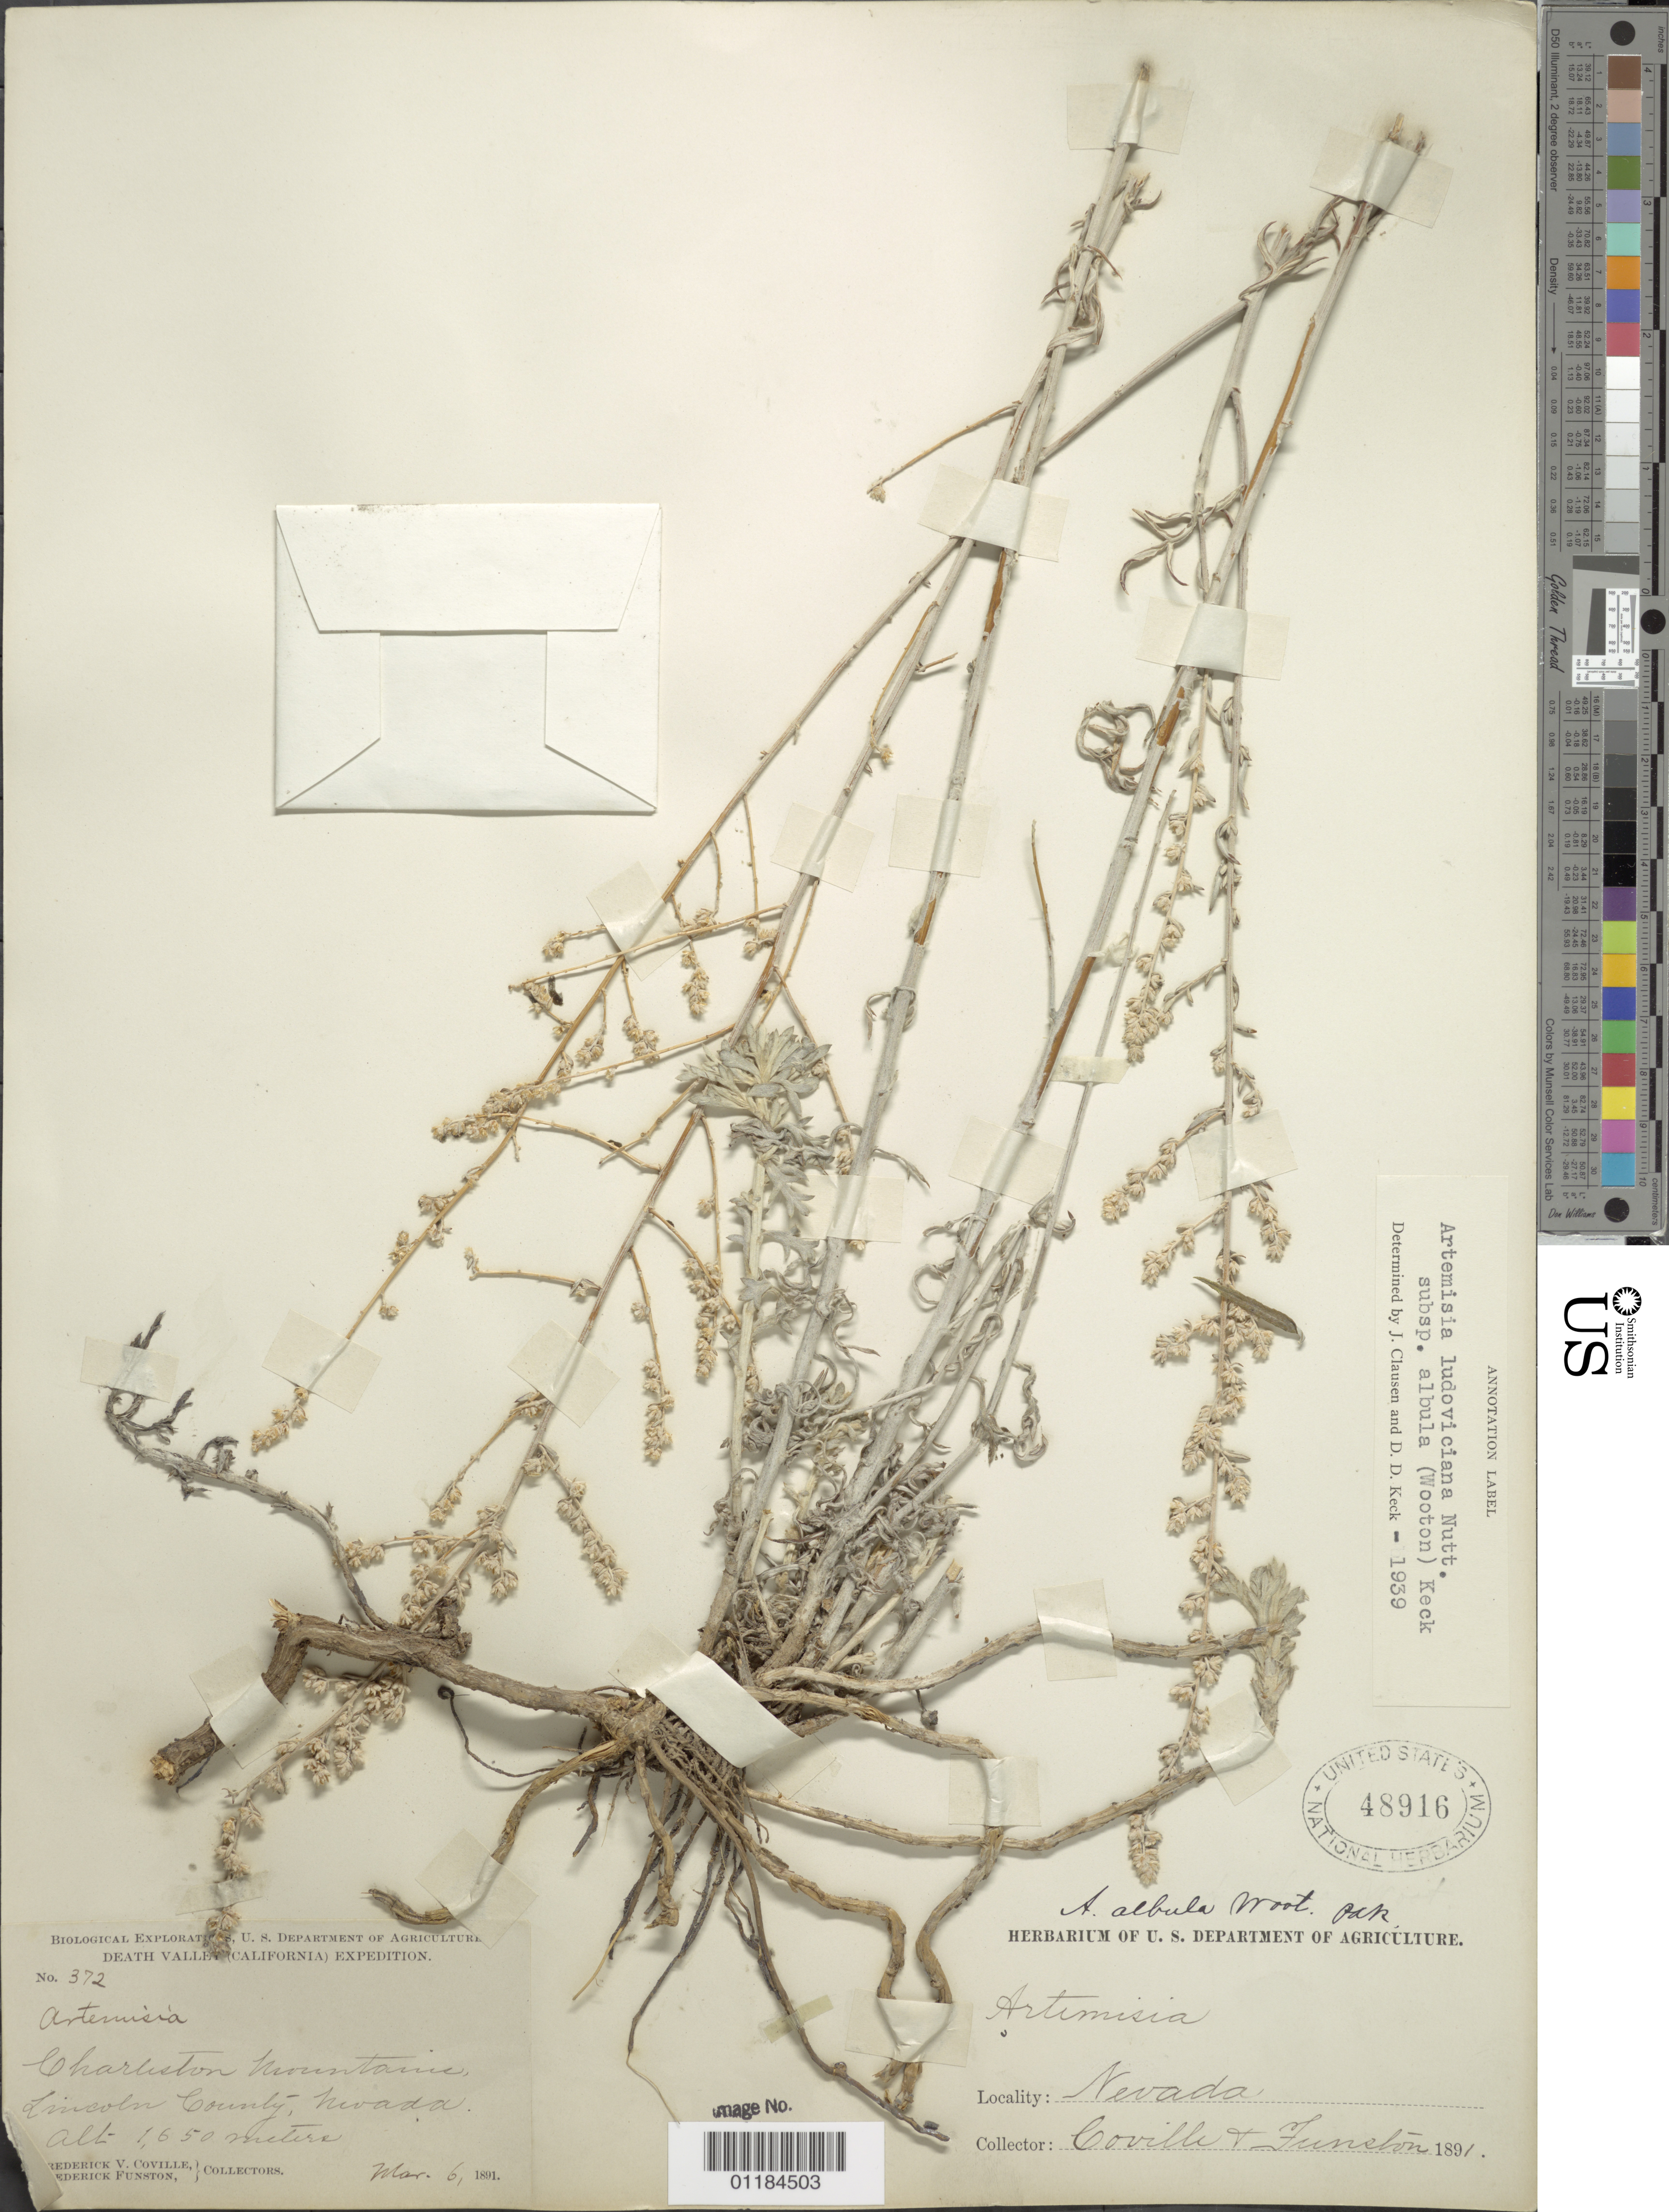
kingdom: Plantae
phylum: Tracheophyta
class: Magnoliopsida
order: Asterales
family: Asteraceae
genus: Artemisia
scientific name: Artemisia ludoviciana subsp. albula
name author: (Wooton) D.D. Keck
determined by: Clausen, J.; Keck, David D.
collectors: F. V. Coville & F. Funston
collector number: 372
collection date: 1891-03-06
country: United States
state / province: Nevada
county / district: Lincoln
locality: Charleston Mountains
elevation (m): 1650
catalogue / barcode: US 48916